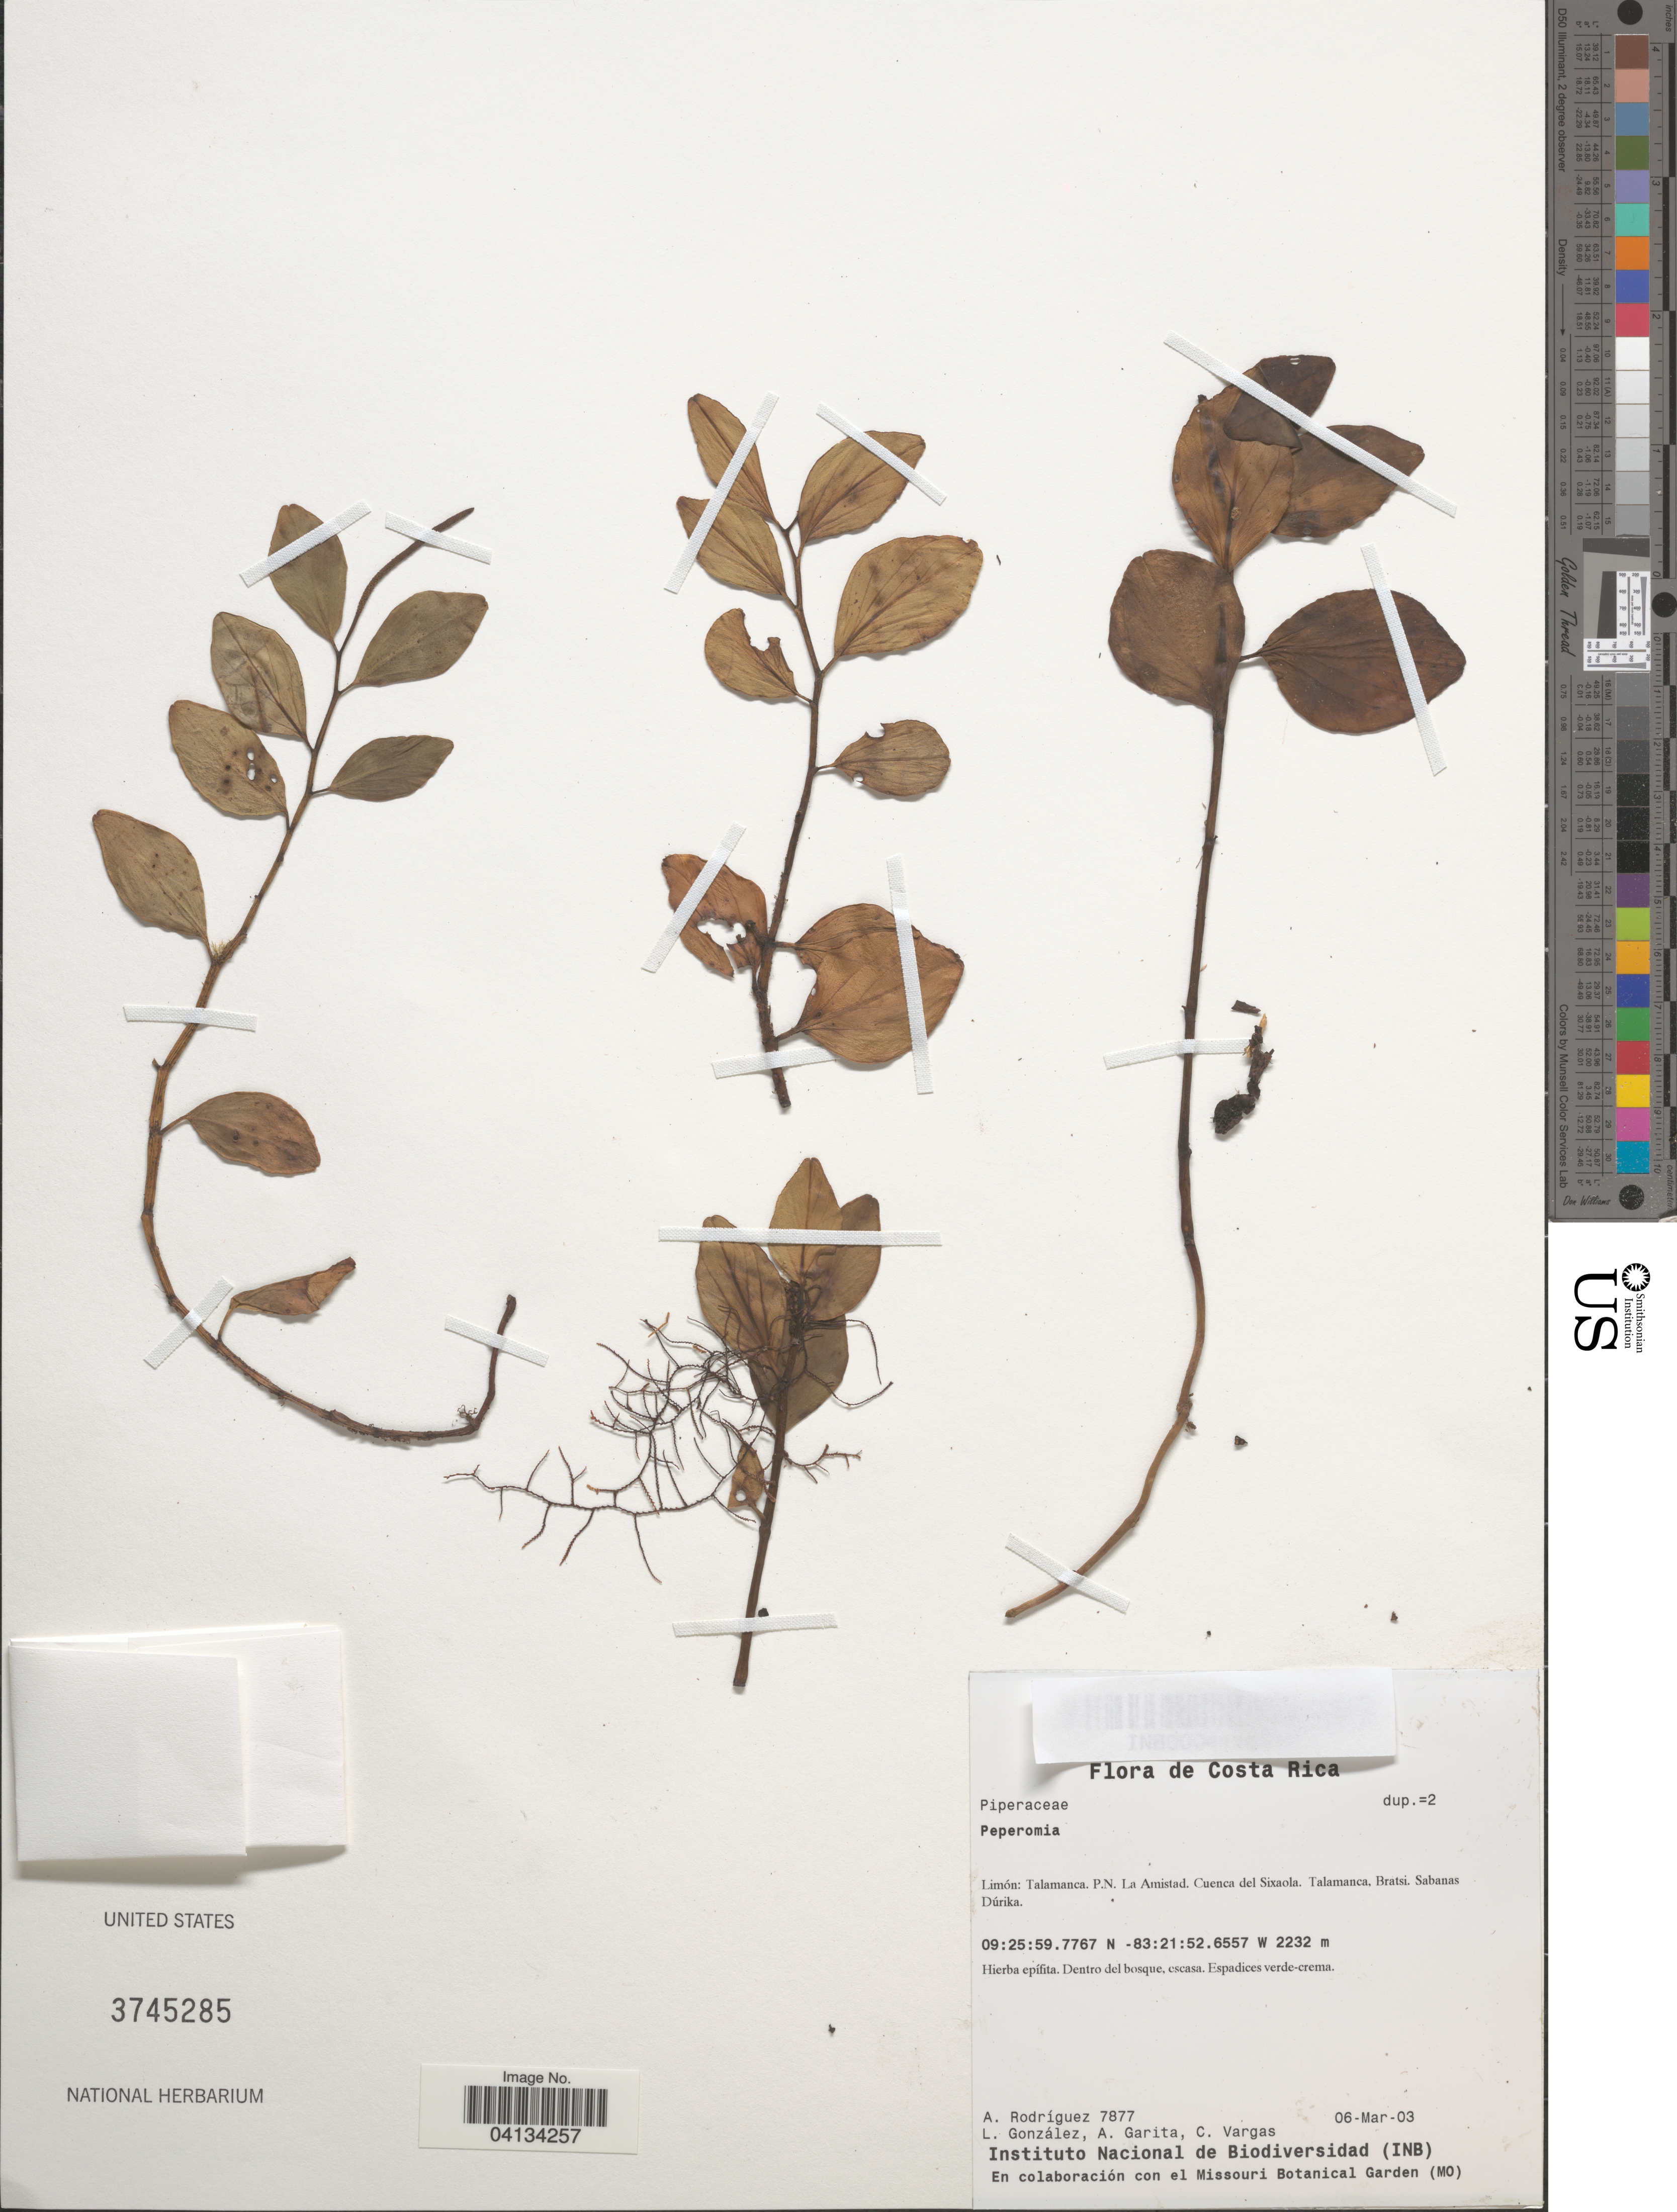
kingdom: Plantae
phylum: Tracheophyta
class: Magnoliopsida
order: Piperales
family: Piperaceae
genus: Peperomia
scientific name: Peperomia tenuipes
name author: Trel.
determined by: Jiménez, José Estaban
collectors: A. Rodríguez, L. Gonzalez, A. Garita & C. Vargas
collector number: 7877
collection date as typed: Transcribed d/m/y: 6/3/3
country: Costa Rica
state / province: Limón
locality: Talamanca. P.N. La Amistad. Cuenca del Sixaola. Talamanca, Bratsi. Sabanas Dúrika.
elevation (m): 2232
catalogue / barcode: US 3745285